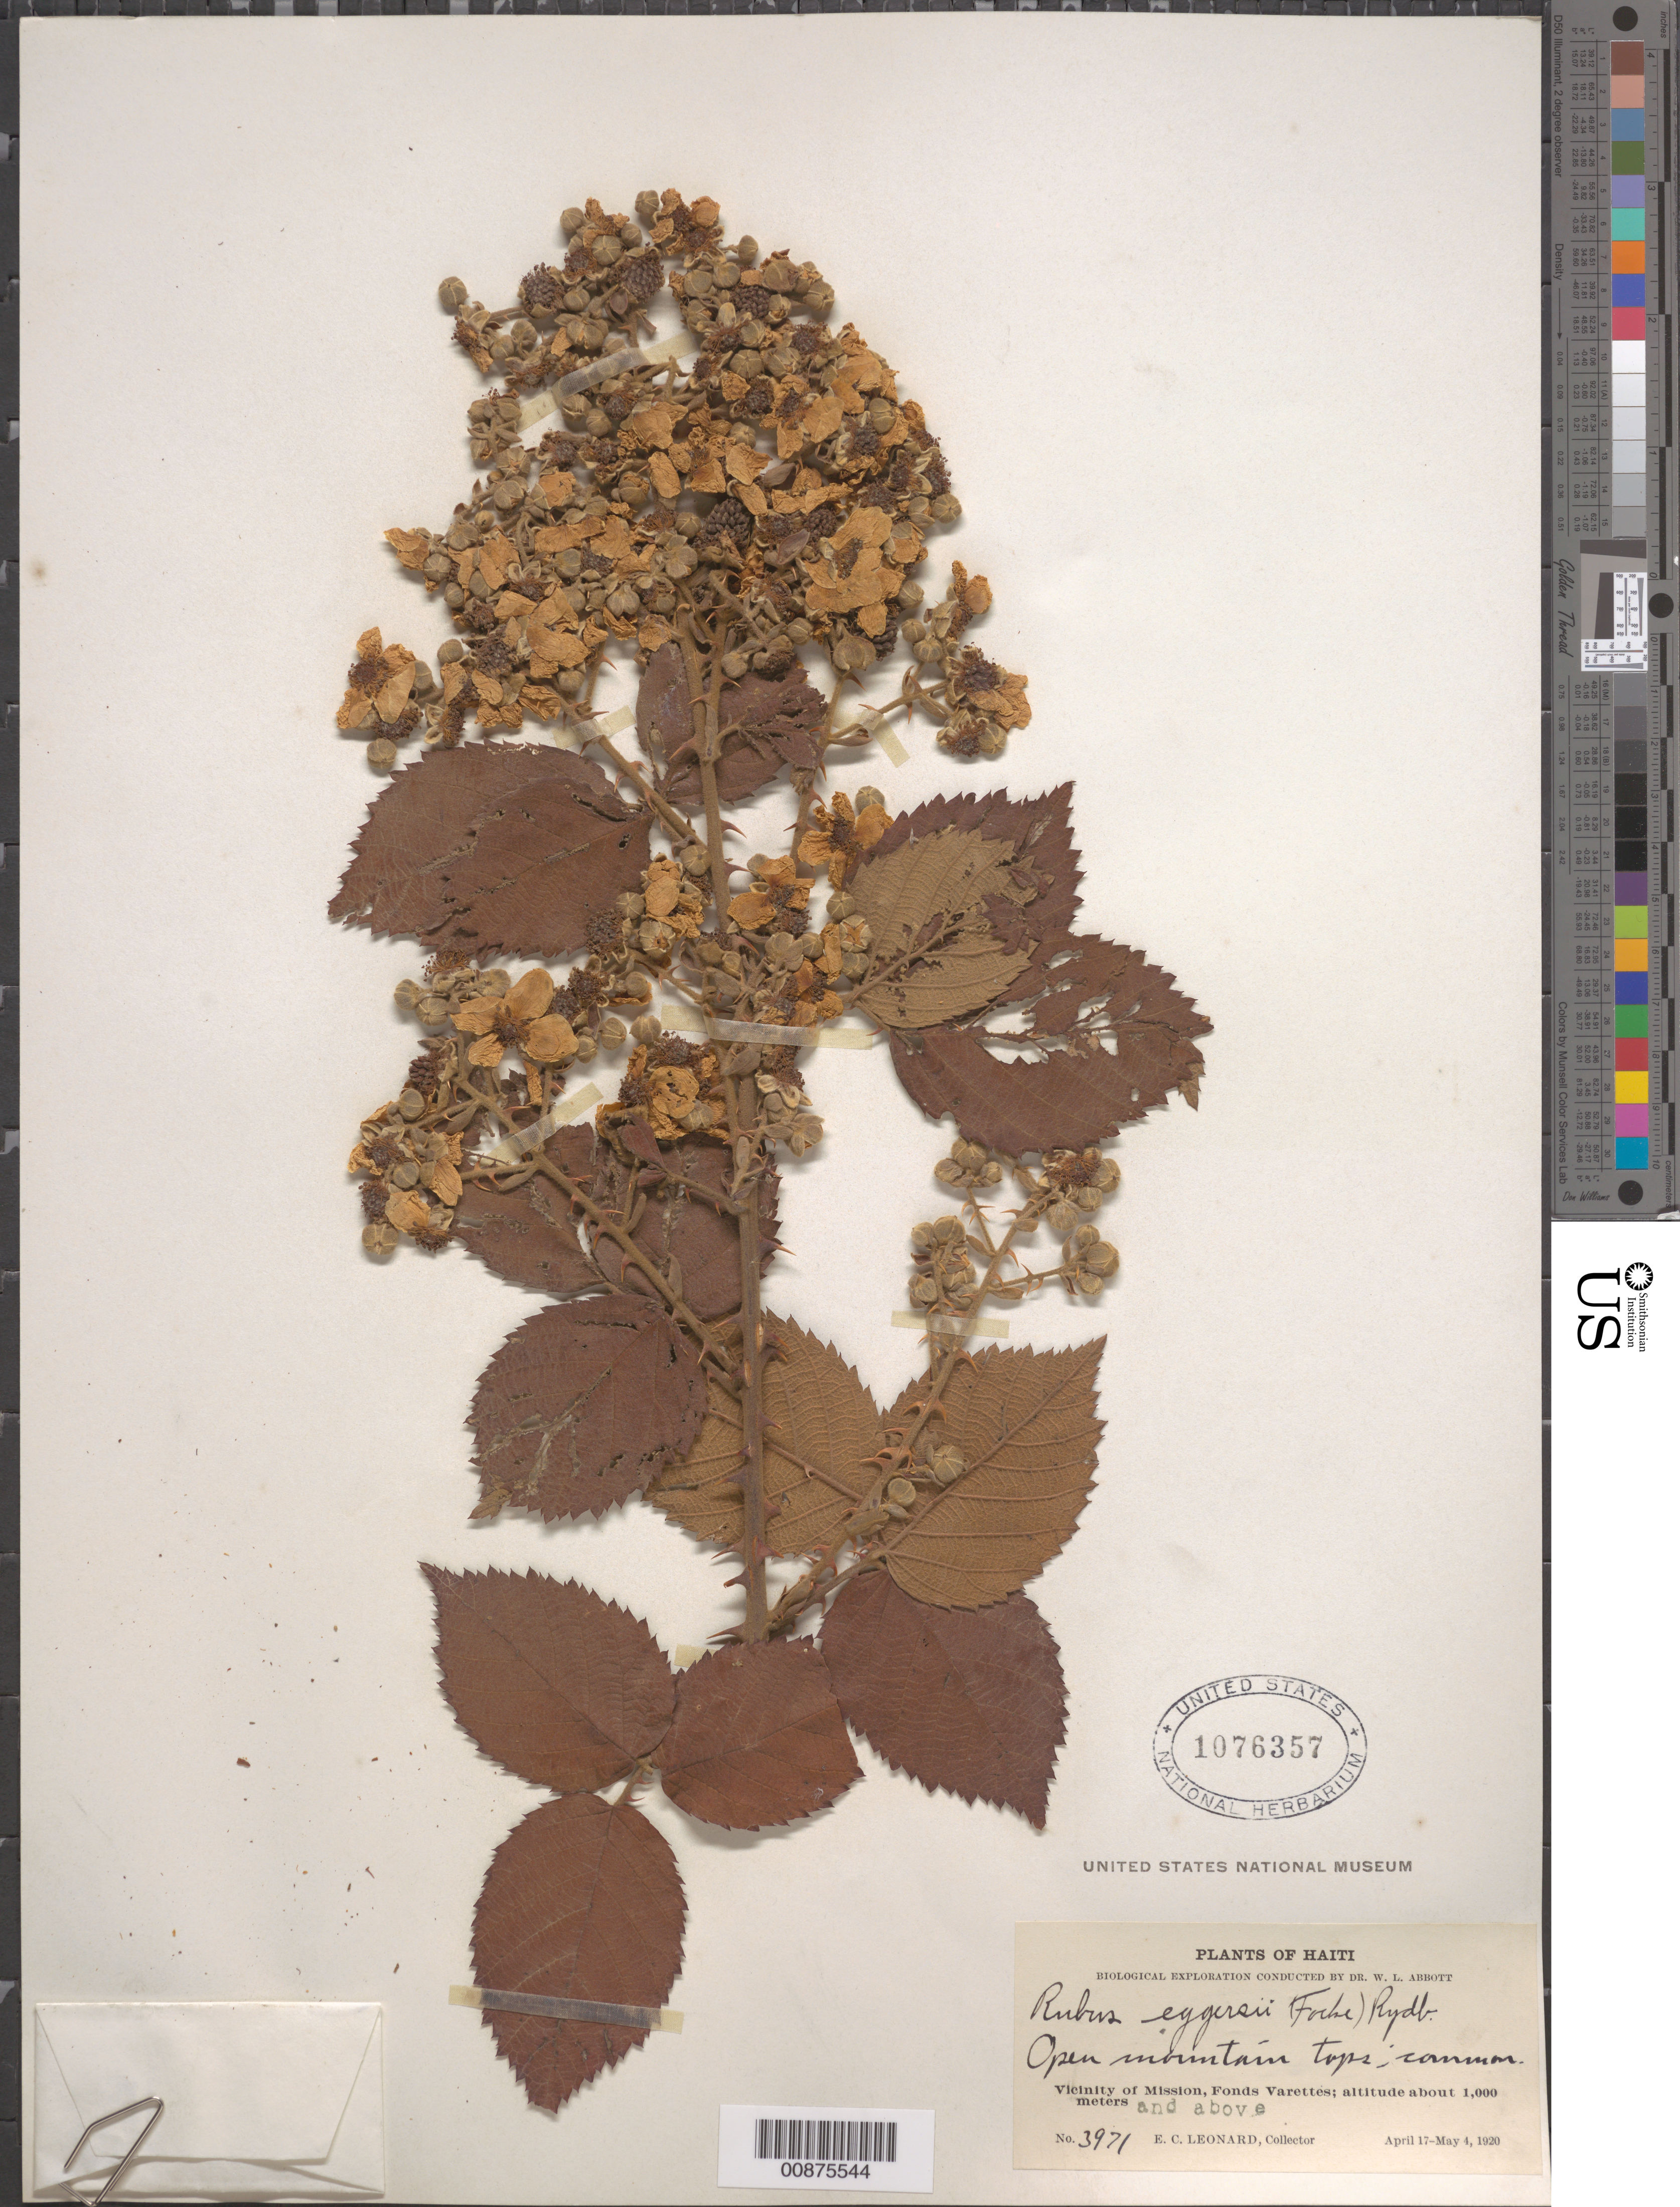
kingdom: Plantae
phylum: Tracheophyta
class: Magnoliopsida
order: Rosales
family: Rosaceae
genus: Rubus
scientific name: Rubus eggersii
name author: Rydb.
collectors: E. C. Leonard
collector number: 3971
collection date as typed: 17 Apr 1920 to 04 May 1920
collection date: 1920-04-17/1920-05-04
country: Haiti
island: Hispaniola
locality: Vicinity of Mission, Fonds Varettes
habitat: Open mountain tops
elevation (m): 1000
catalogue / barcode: US 1076357